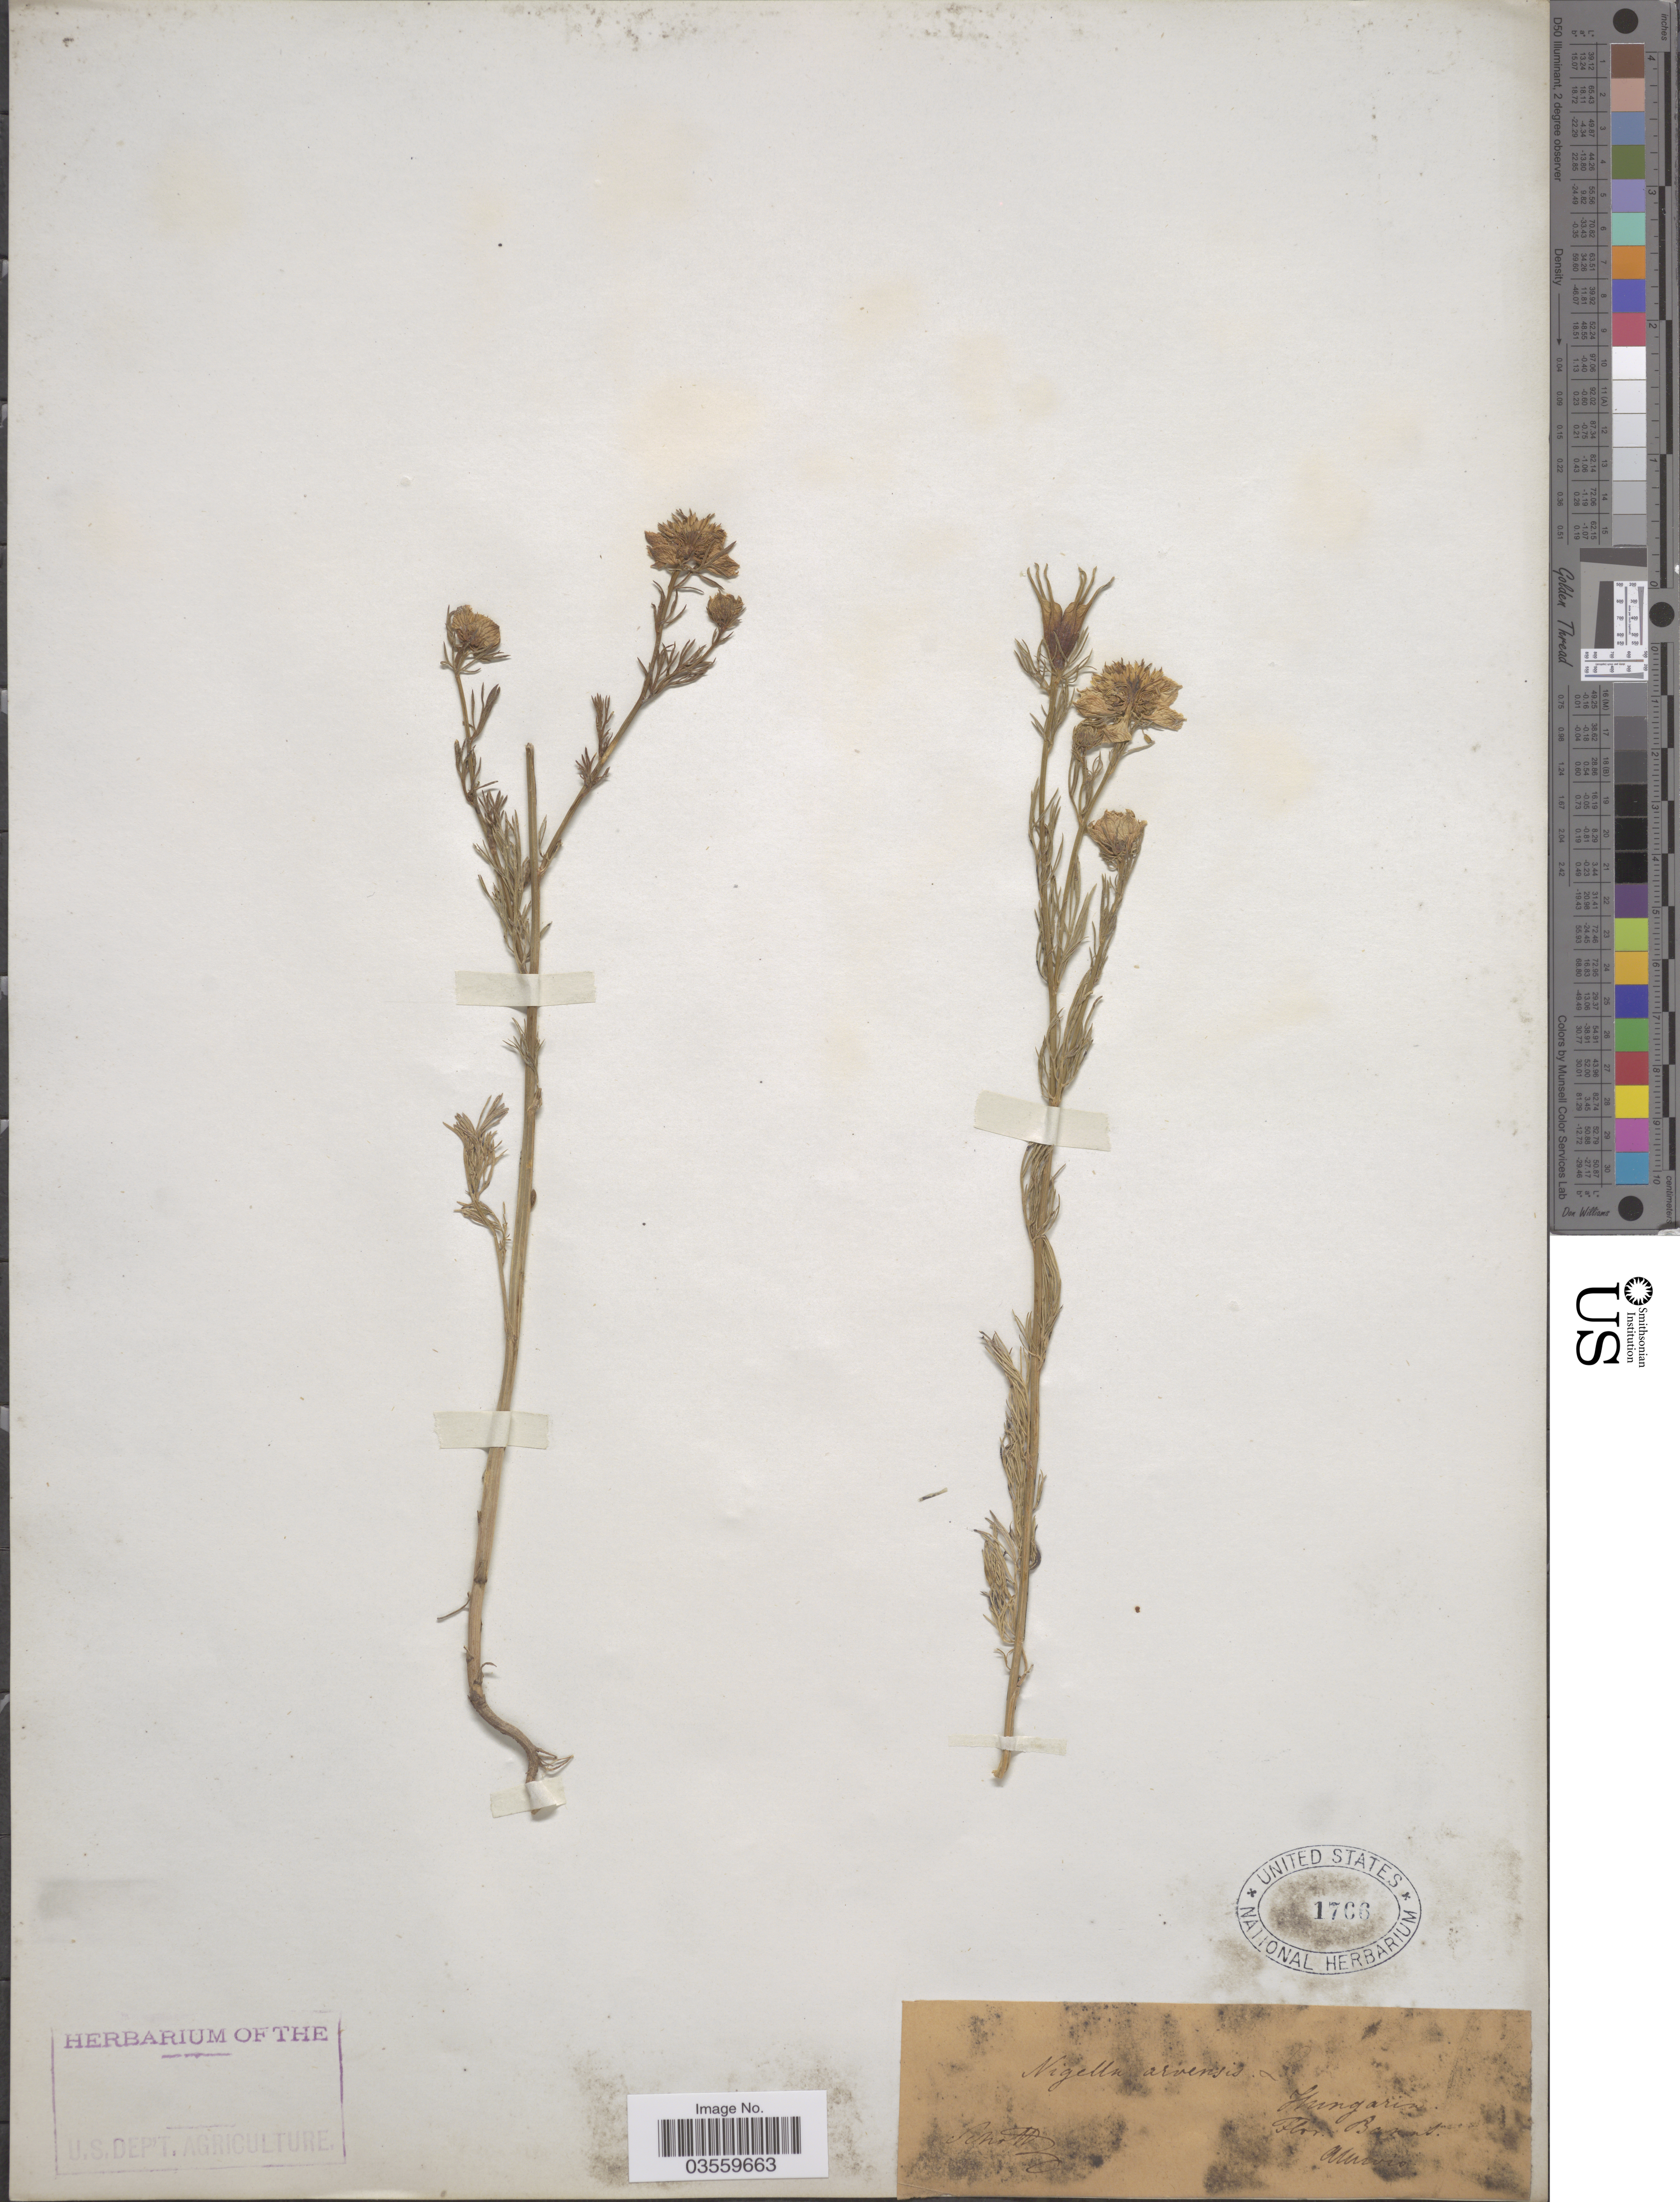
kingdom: Plantae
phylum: Tracheophyta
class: Magnoliopsida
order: Ranunculales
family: Ranunculaceae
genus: Nigella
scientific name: Nigella arvensis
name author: L.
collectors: Schott, --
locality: Flor. Banat, Alluvio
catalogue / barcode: US 1766